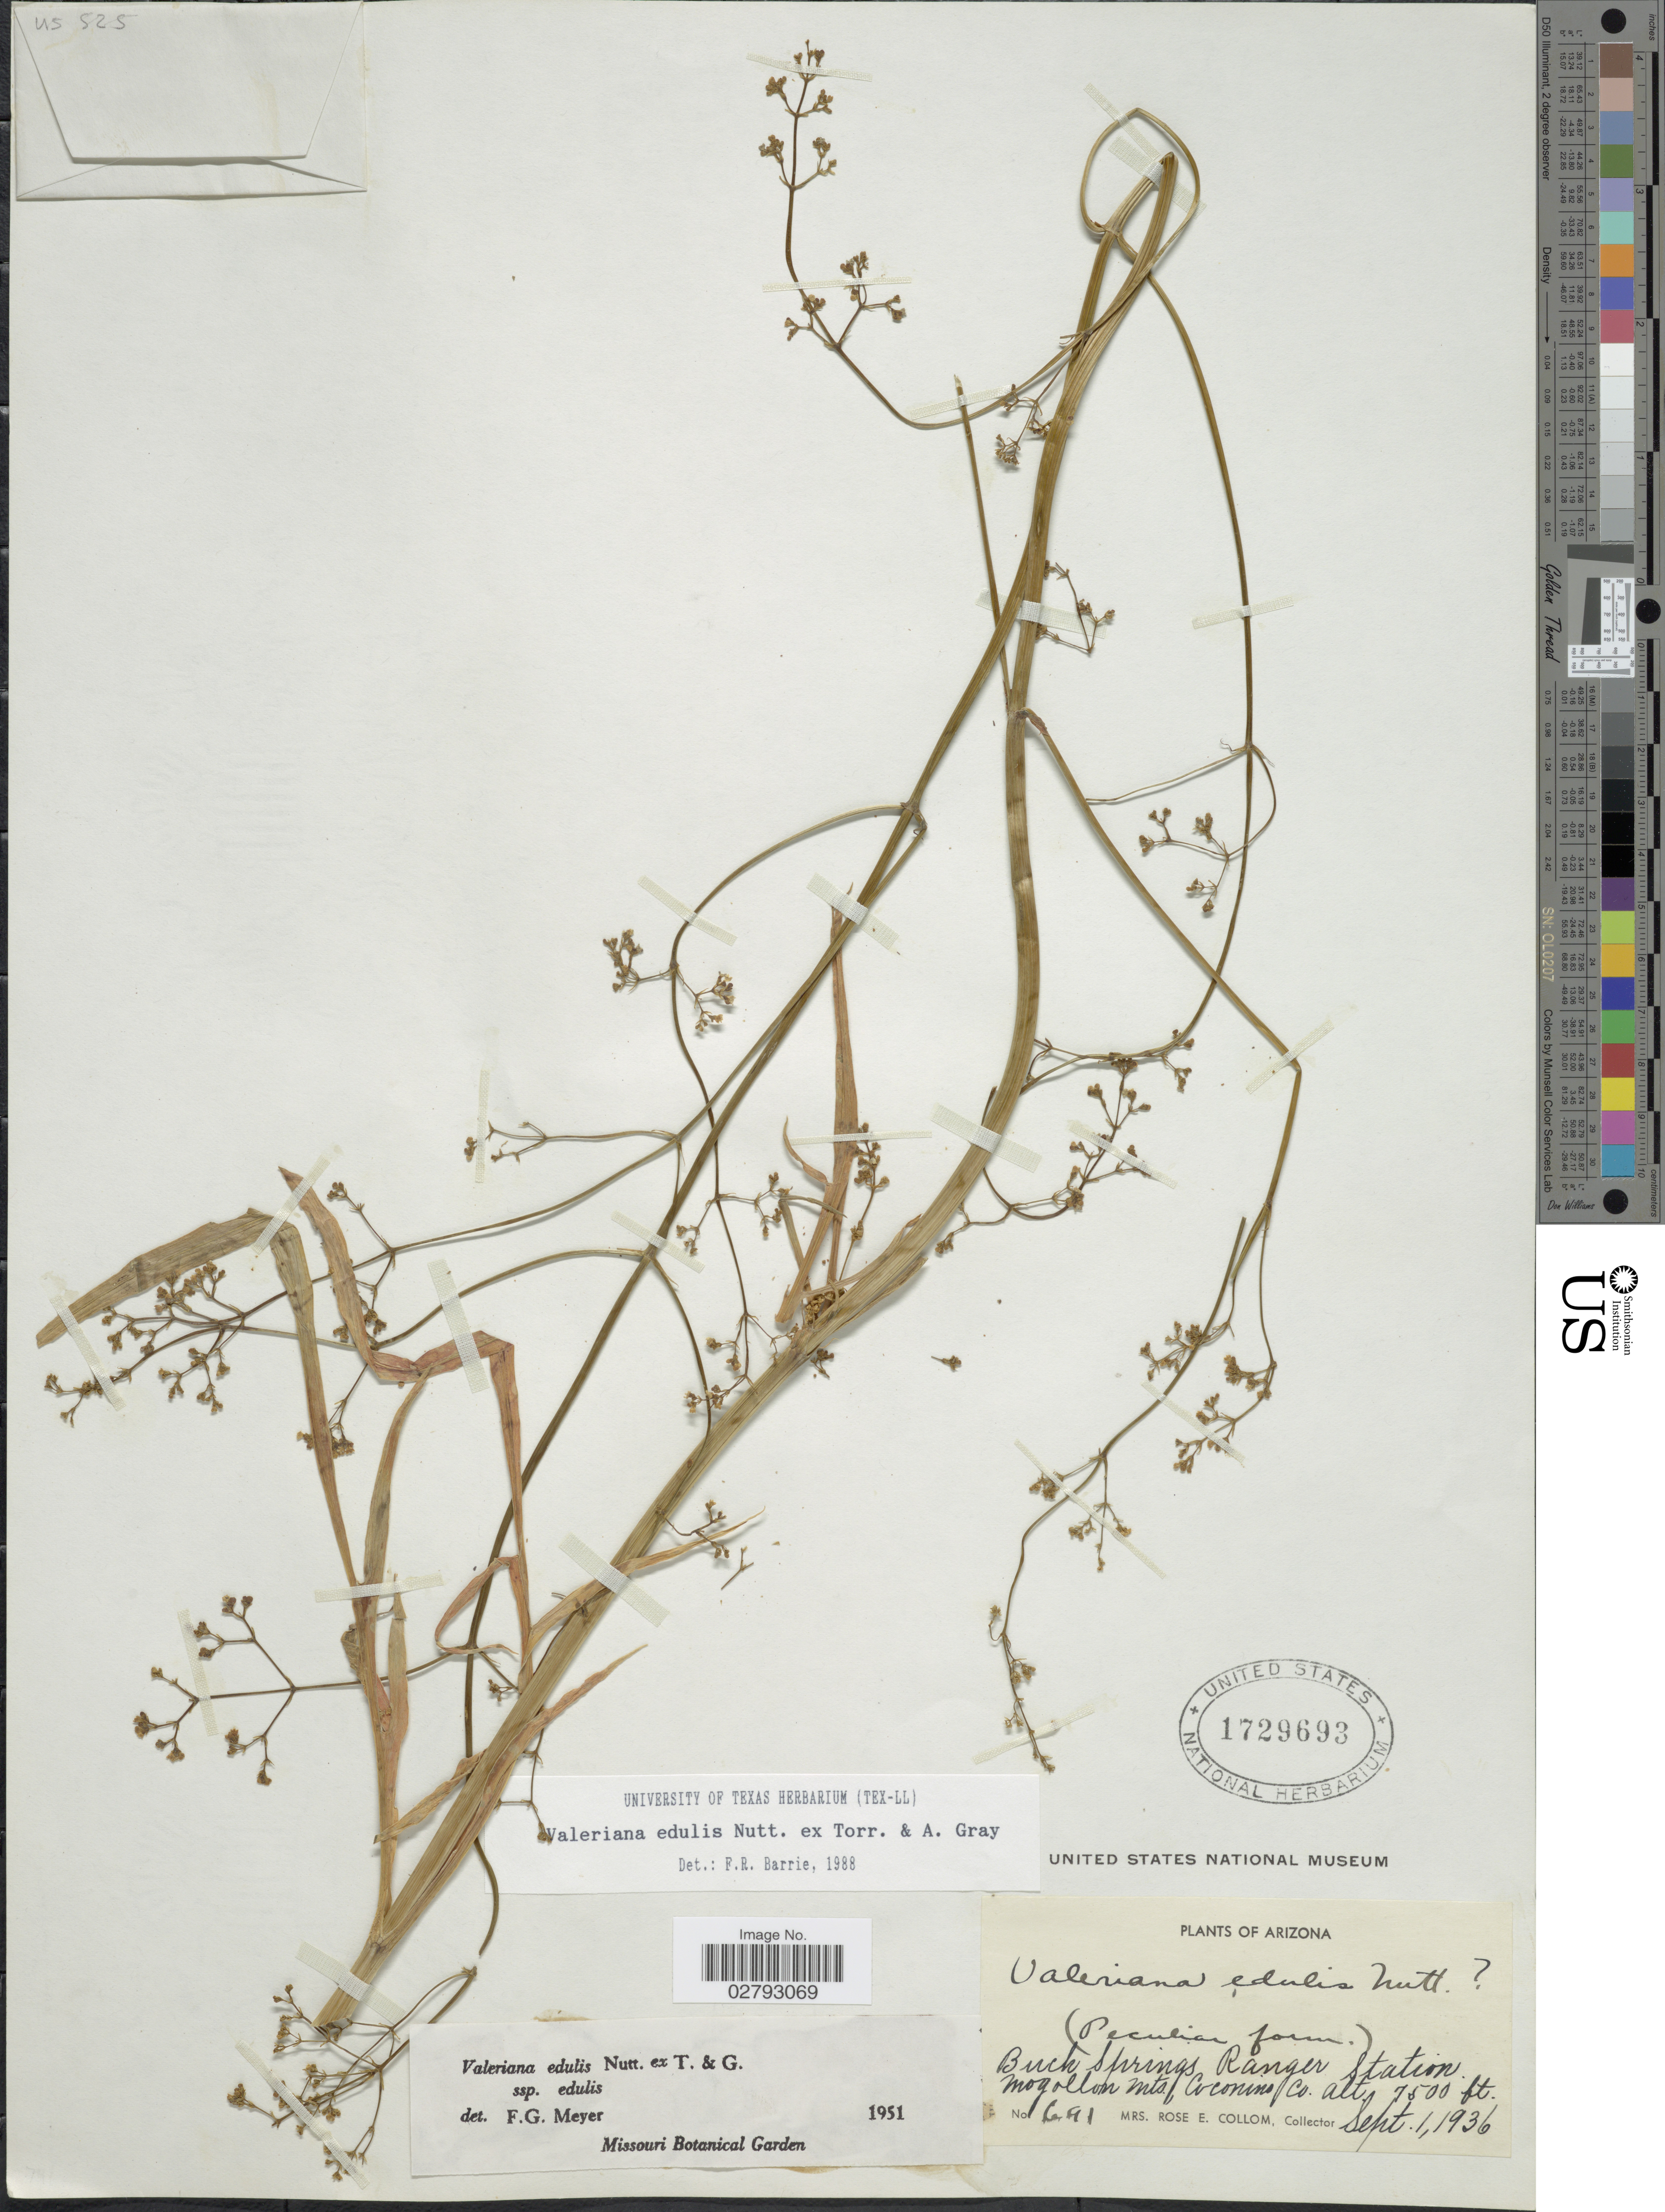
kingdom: Plantae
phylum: Tracheophyta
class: Magnoliopsida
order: Dipsacales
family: Caprifoliaceae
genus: Valeriana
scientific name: Valeriana edulis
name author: Nutt.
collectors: R. E. Collom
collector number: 691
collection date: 1936-09-01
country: United States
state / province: Arizona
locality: Buck Springs Ranger Station Mogollon mts., Cocino Co.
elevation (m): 2286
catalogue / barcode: US 1729693